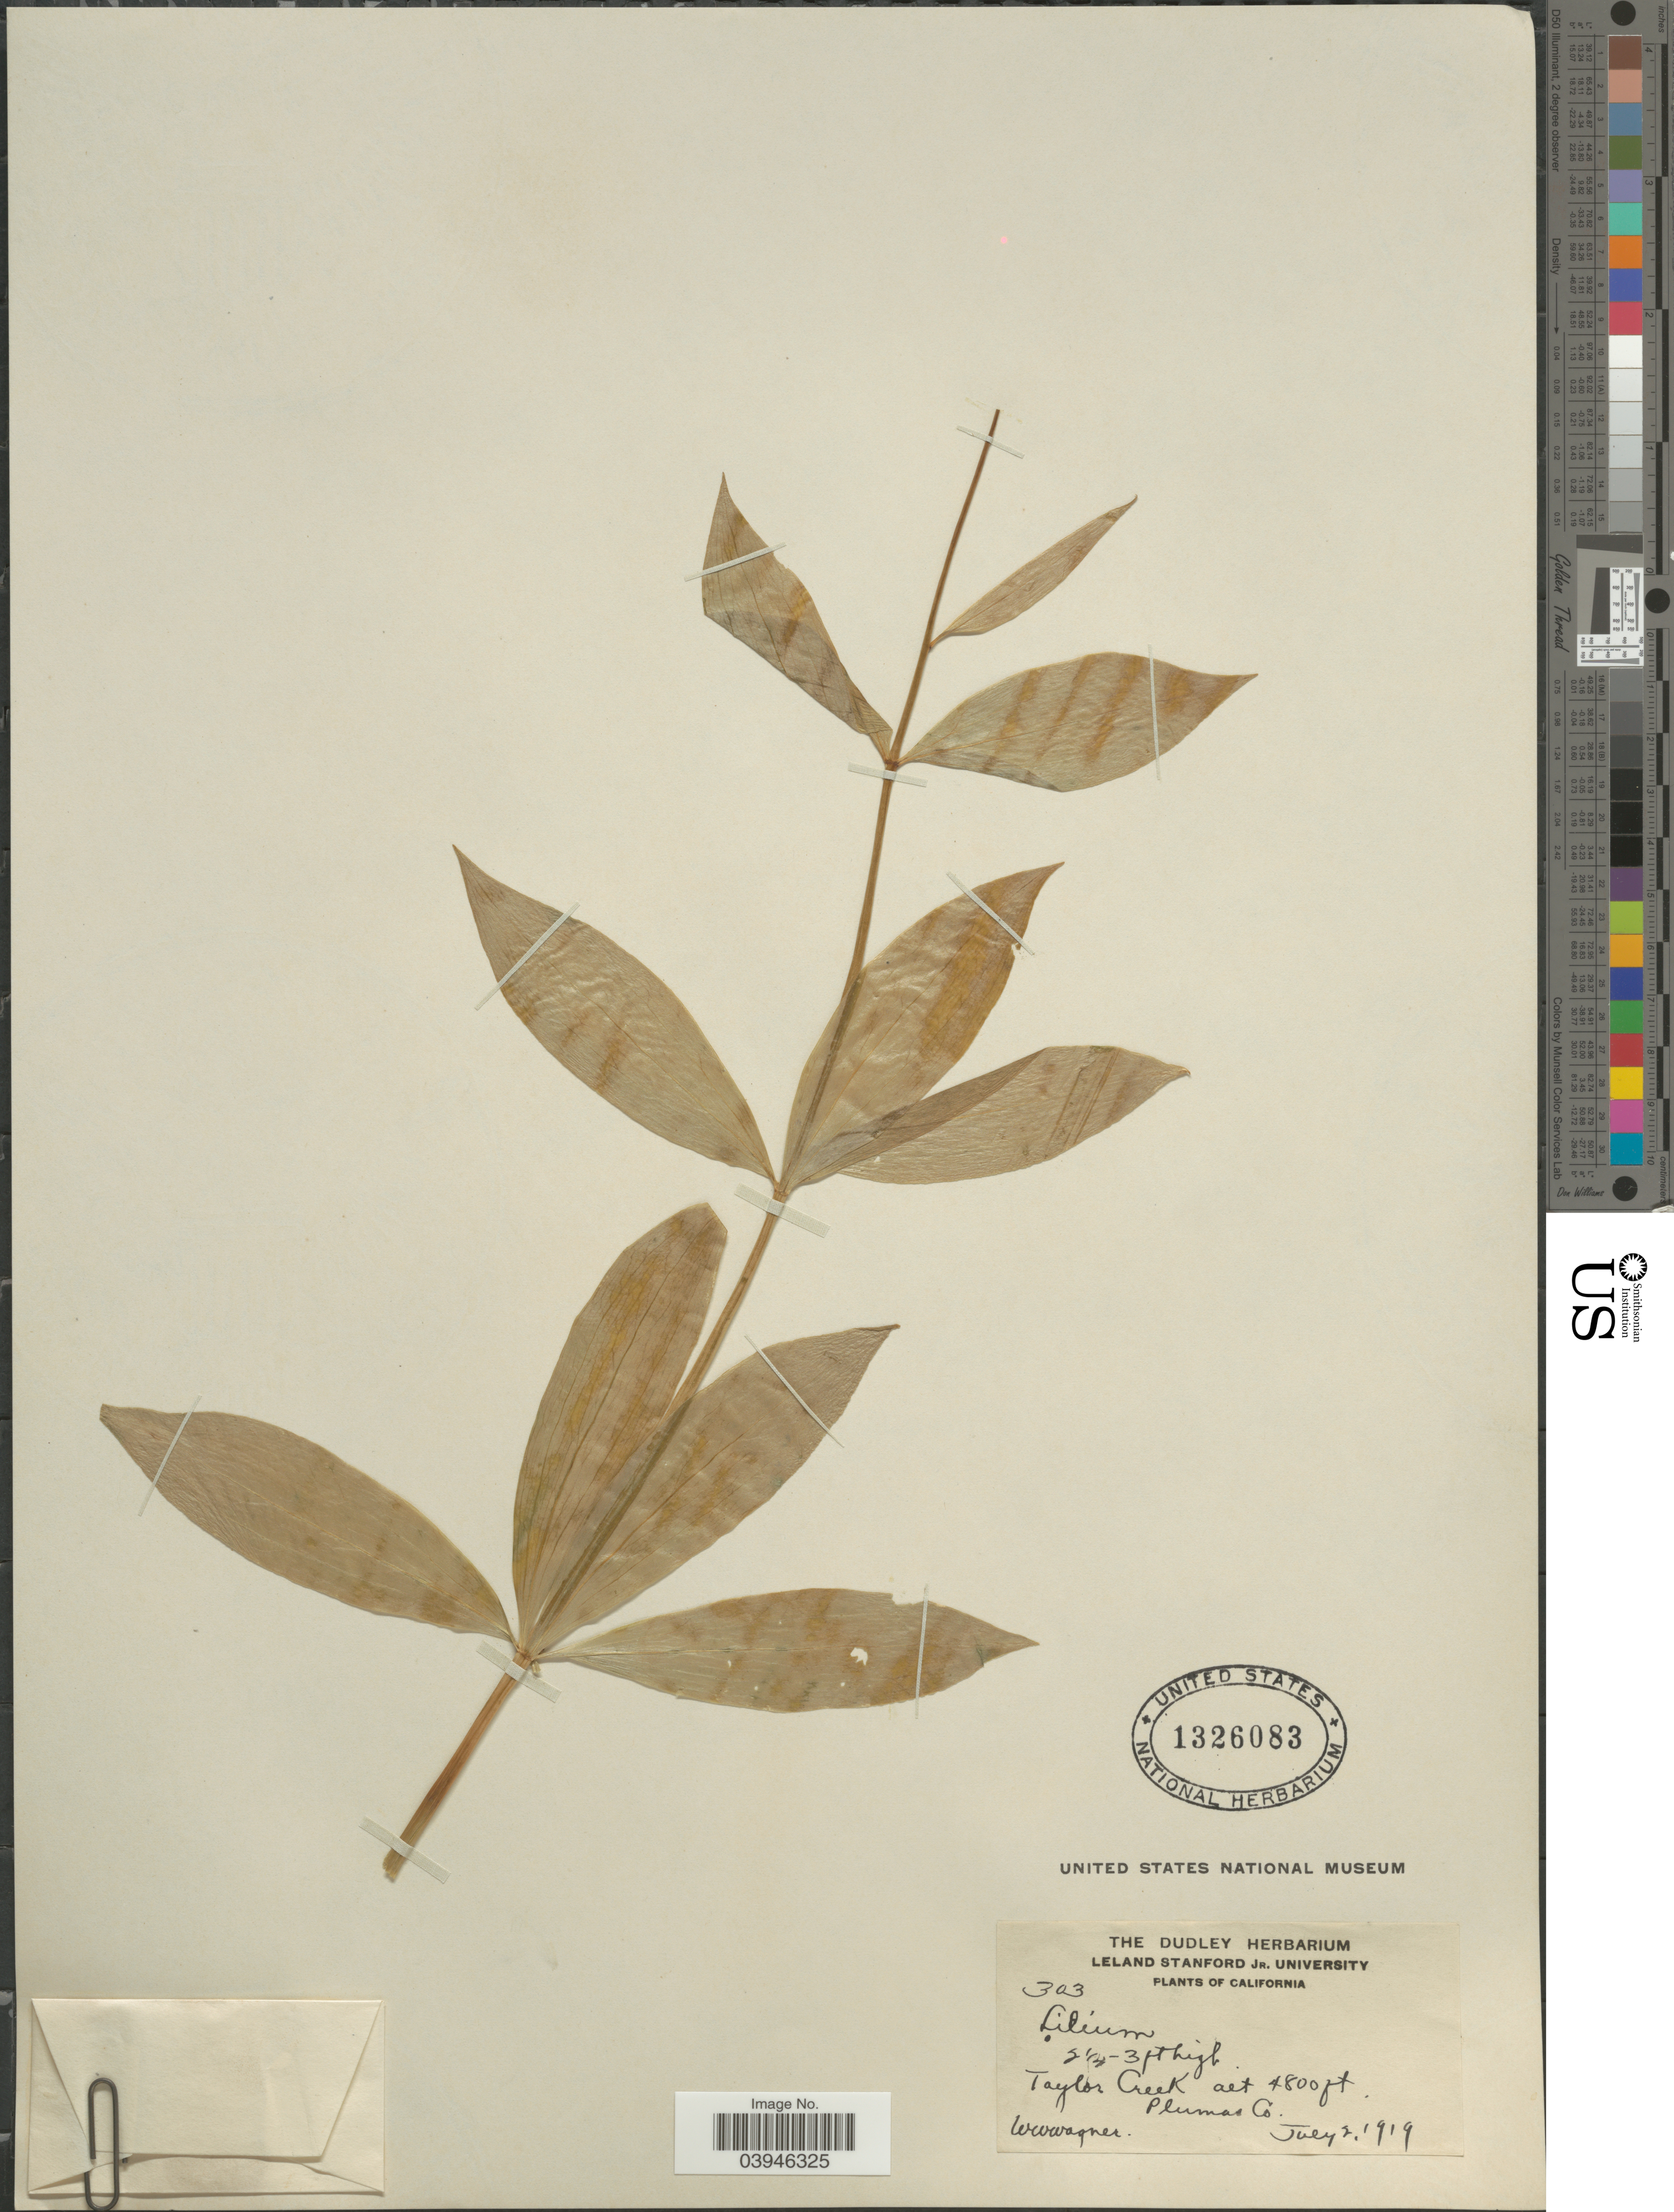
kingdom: Plantae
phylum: Tracheophyta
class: Liliopsida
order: Liliales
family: Liliaceae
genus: Lilium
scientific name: Lilium sp.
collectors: W. Wagner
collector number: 303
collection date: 1919-07-02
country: United States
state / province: California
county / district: Plumas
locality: Taylor Creek, Plumas Co.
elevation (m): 1463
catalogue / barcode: US 1326083